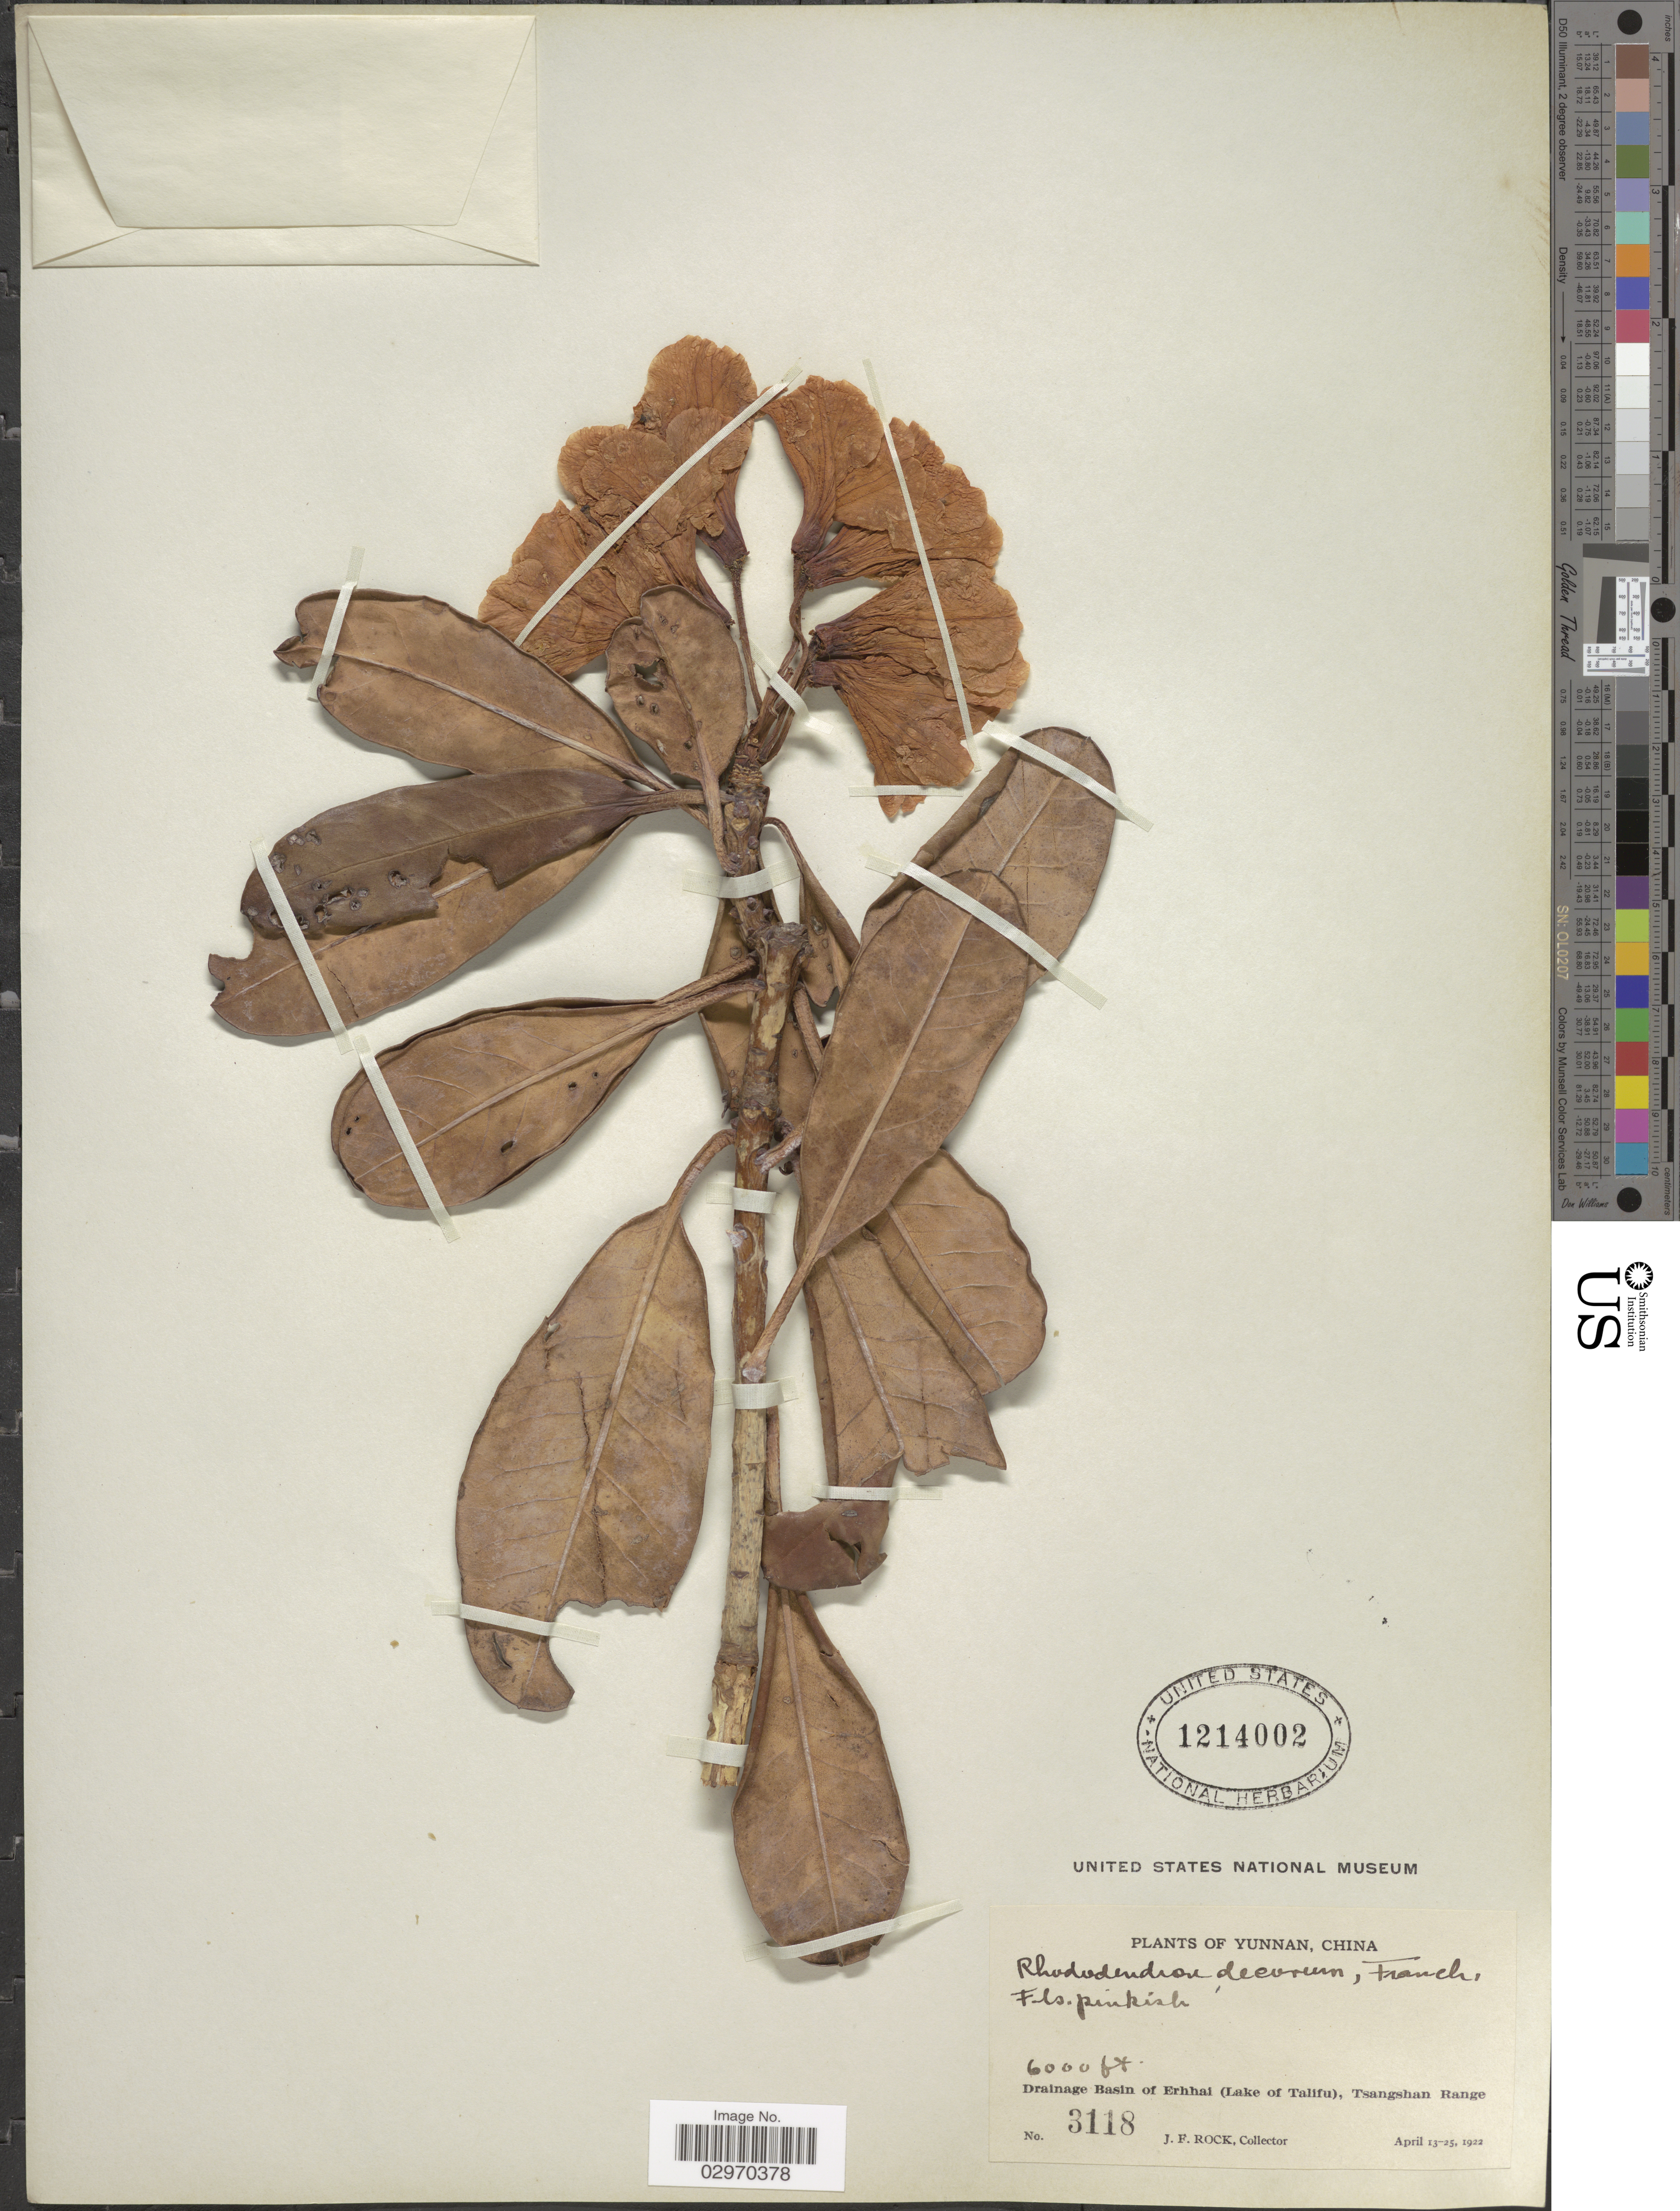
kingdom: Plantae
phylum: Tracheophyta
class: Magnoliopsida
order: Ericales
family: Ericaceae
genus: Rhododendron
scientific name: Rhododendron decorum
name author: Franch.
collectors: J. Rock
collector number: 3118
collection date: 1922-04-13/1922-04-25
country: China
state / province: Yunnan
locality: Drainage Basin of Erhhai (Lake of Talifu), Tsangshan Range.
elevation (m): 1829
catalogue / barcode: US 1214002